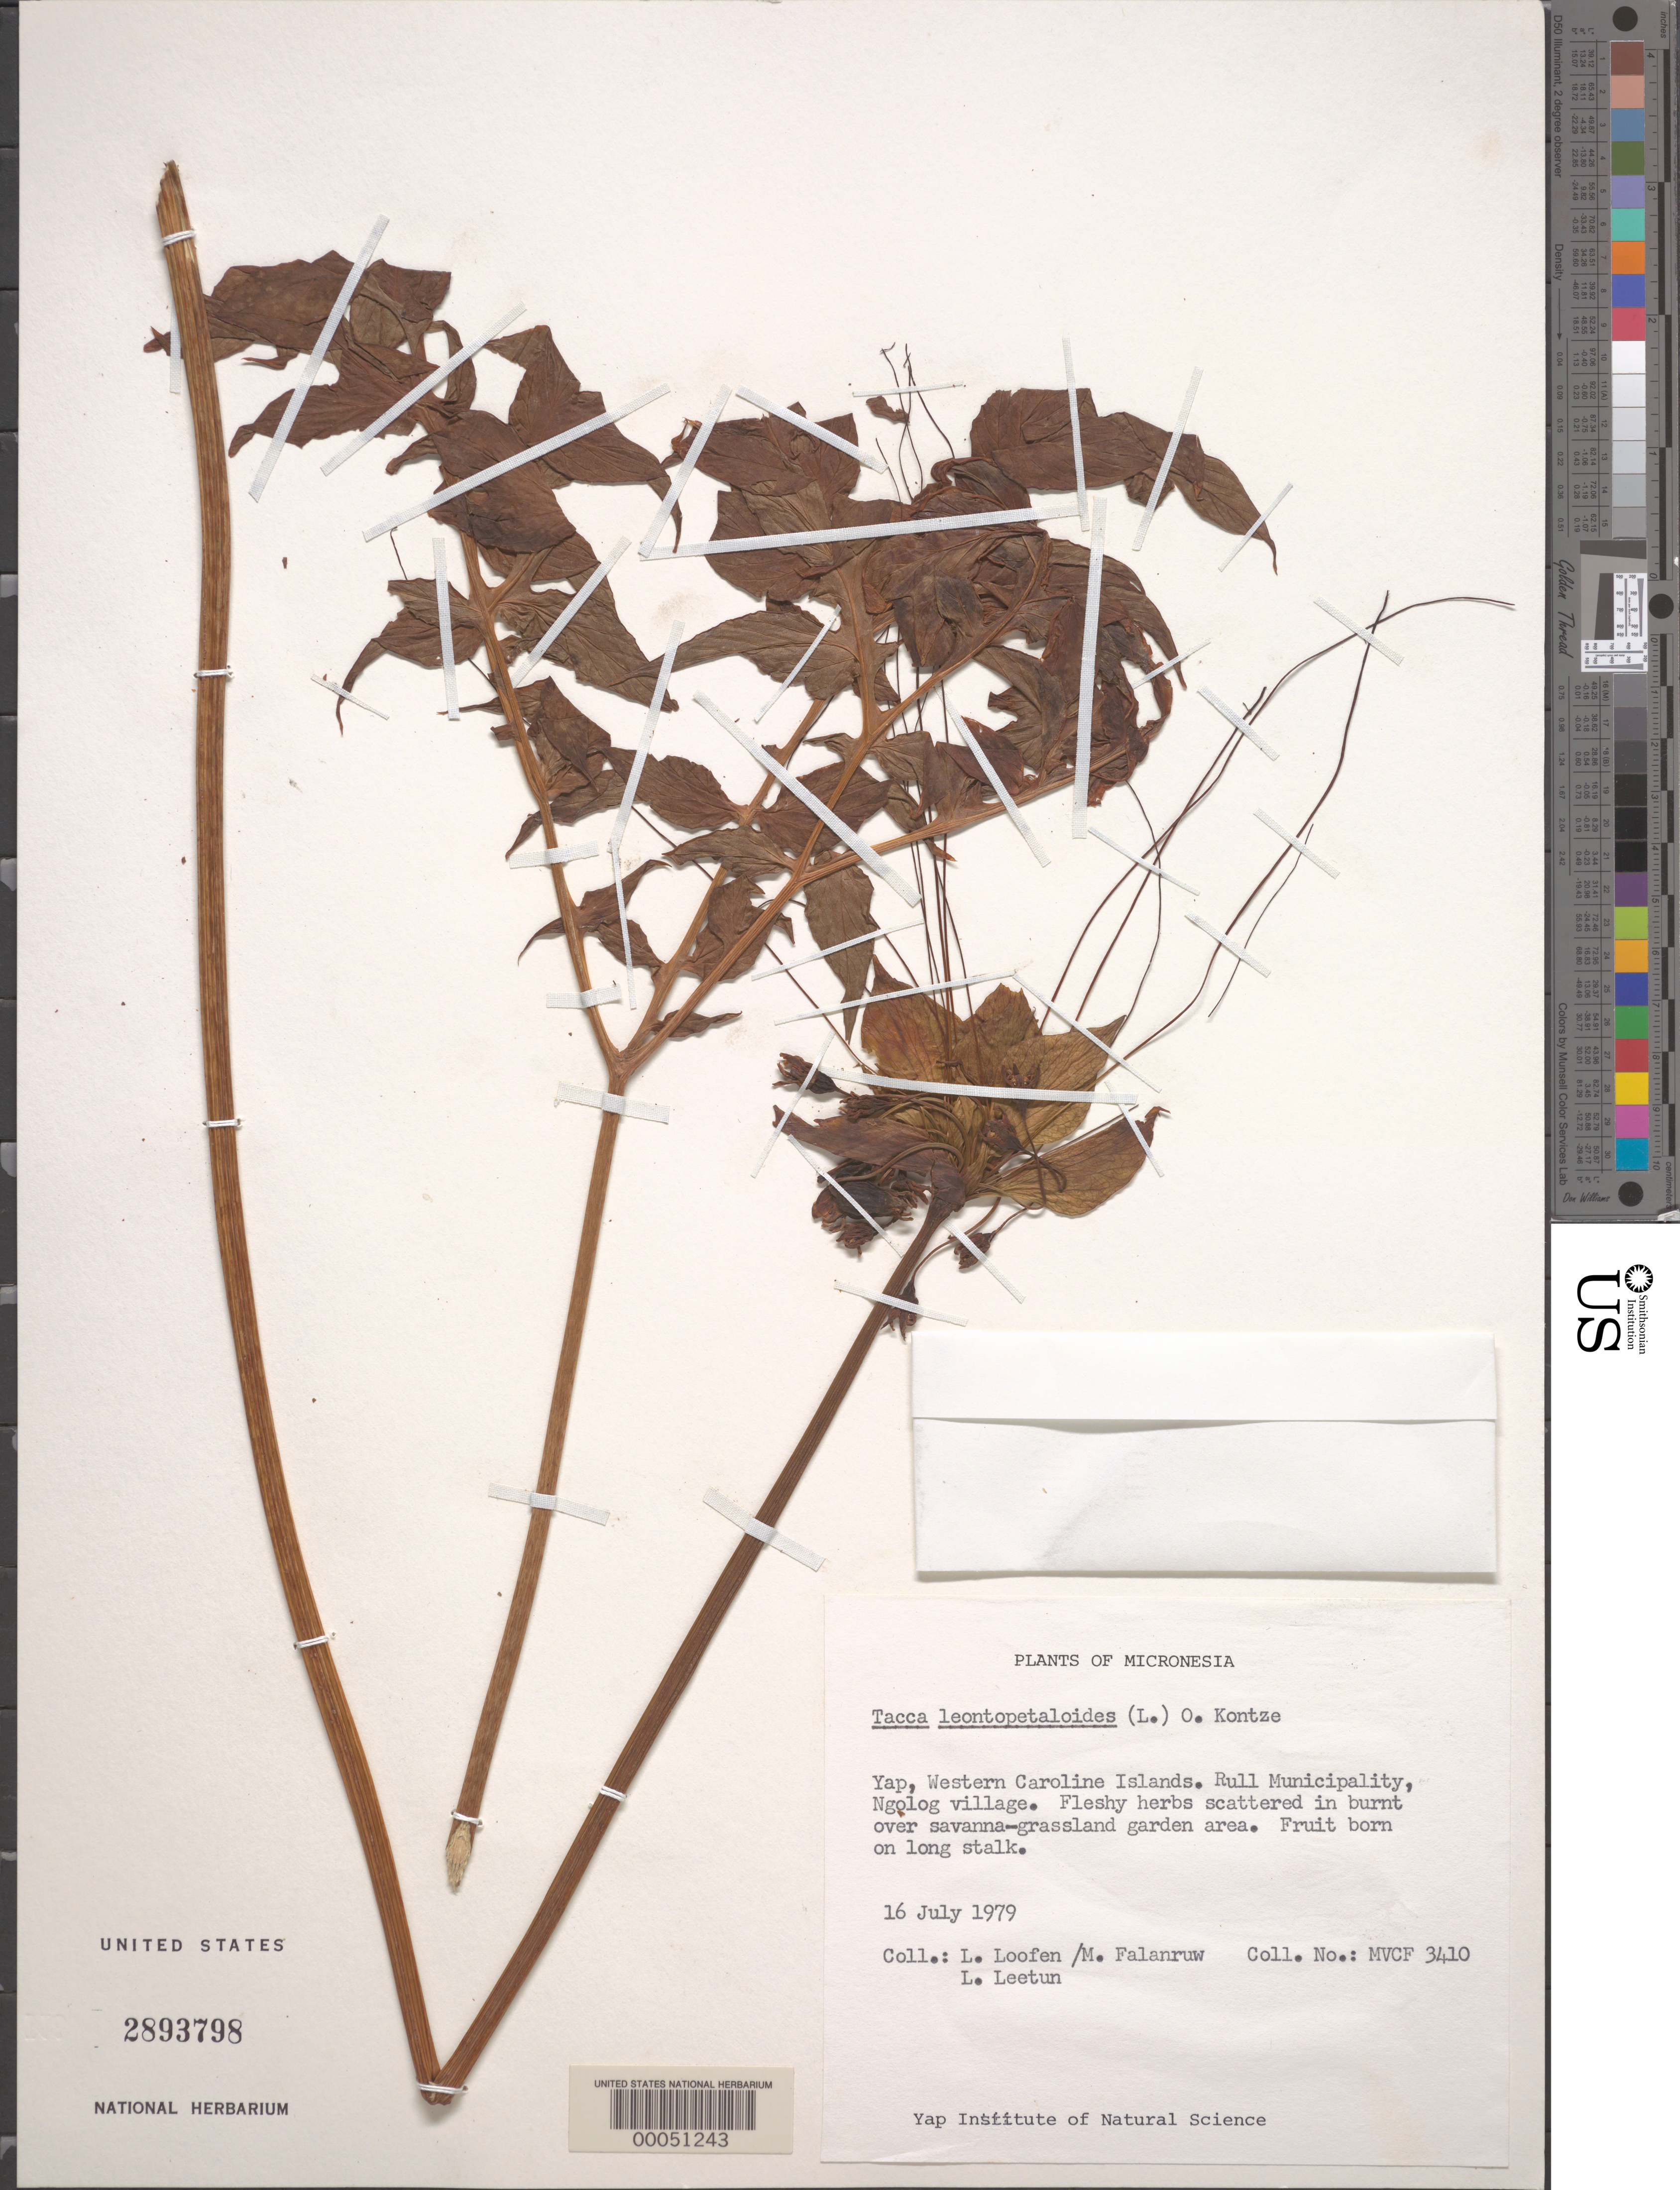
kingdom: Plantae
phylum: Tracheophyta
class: Liliopsida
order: Dioscoreales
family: Dioscoreaceae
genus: Tacca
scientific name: Tacca leontopetaloides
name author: (L.) Kuntze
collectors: L. Loofen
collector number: Mvcf 3410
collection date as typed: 16 Jul 1979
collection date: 1979-07-16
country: Micronesia, Federated States of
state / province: Yap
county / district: Rull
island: Yap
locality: Ngolog Village, Yap I., Rull Municipality,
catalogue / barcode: US 2893798